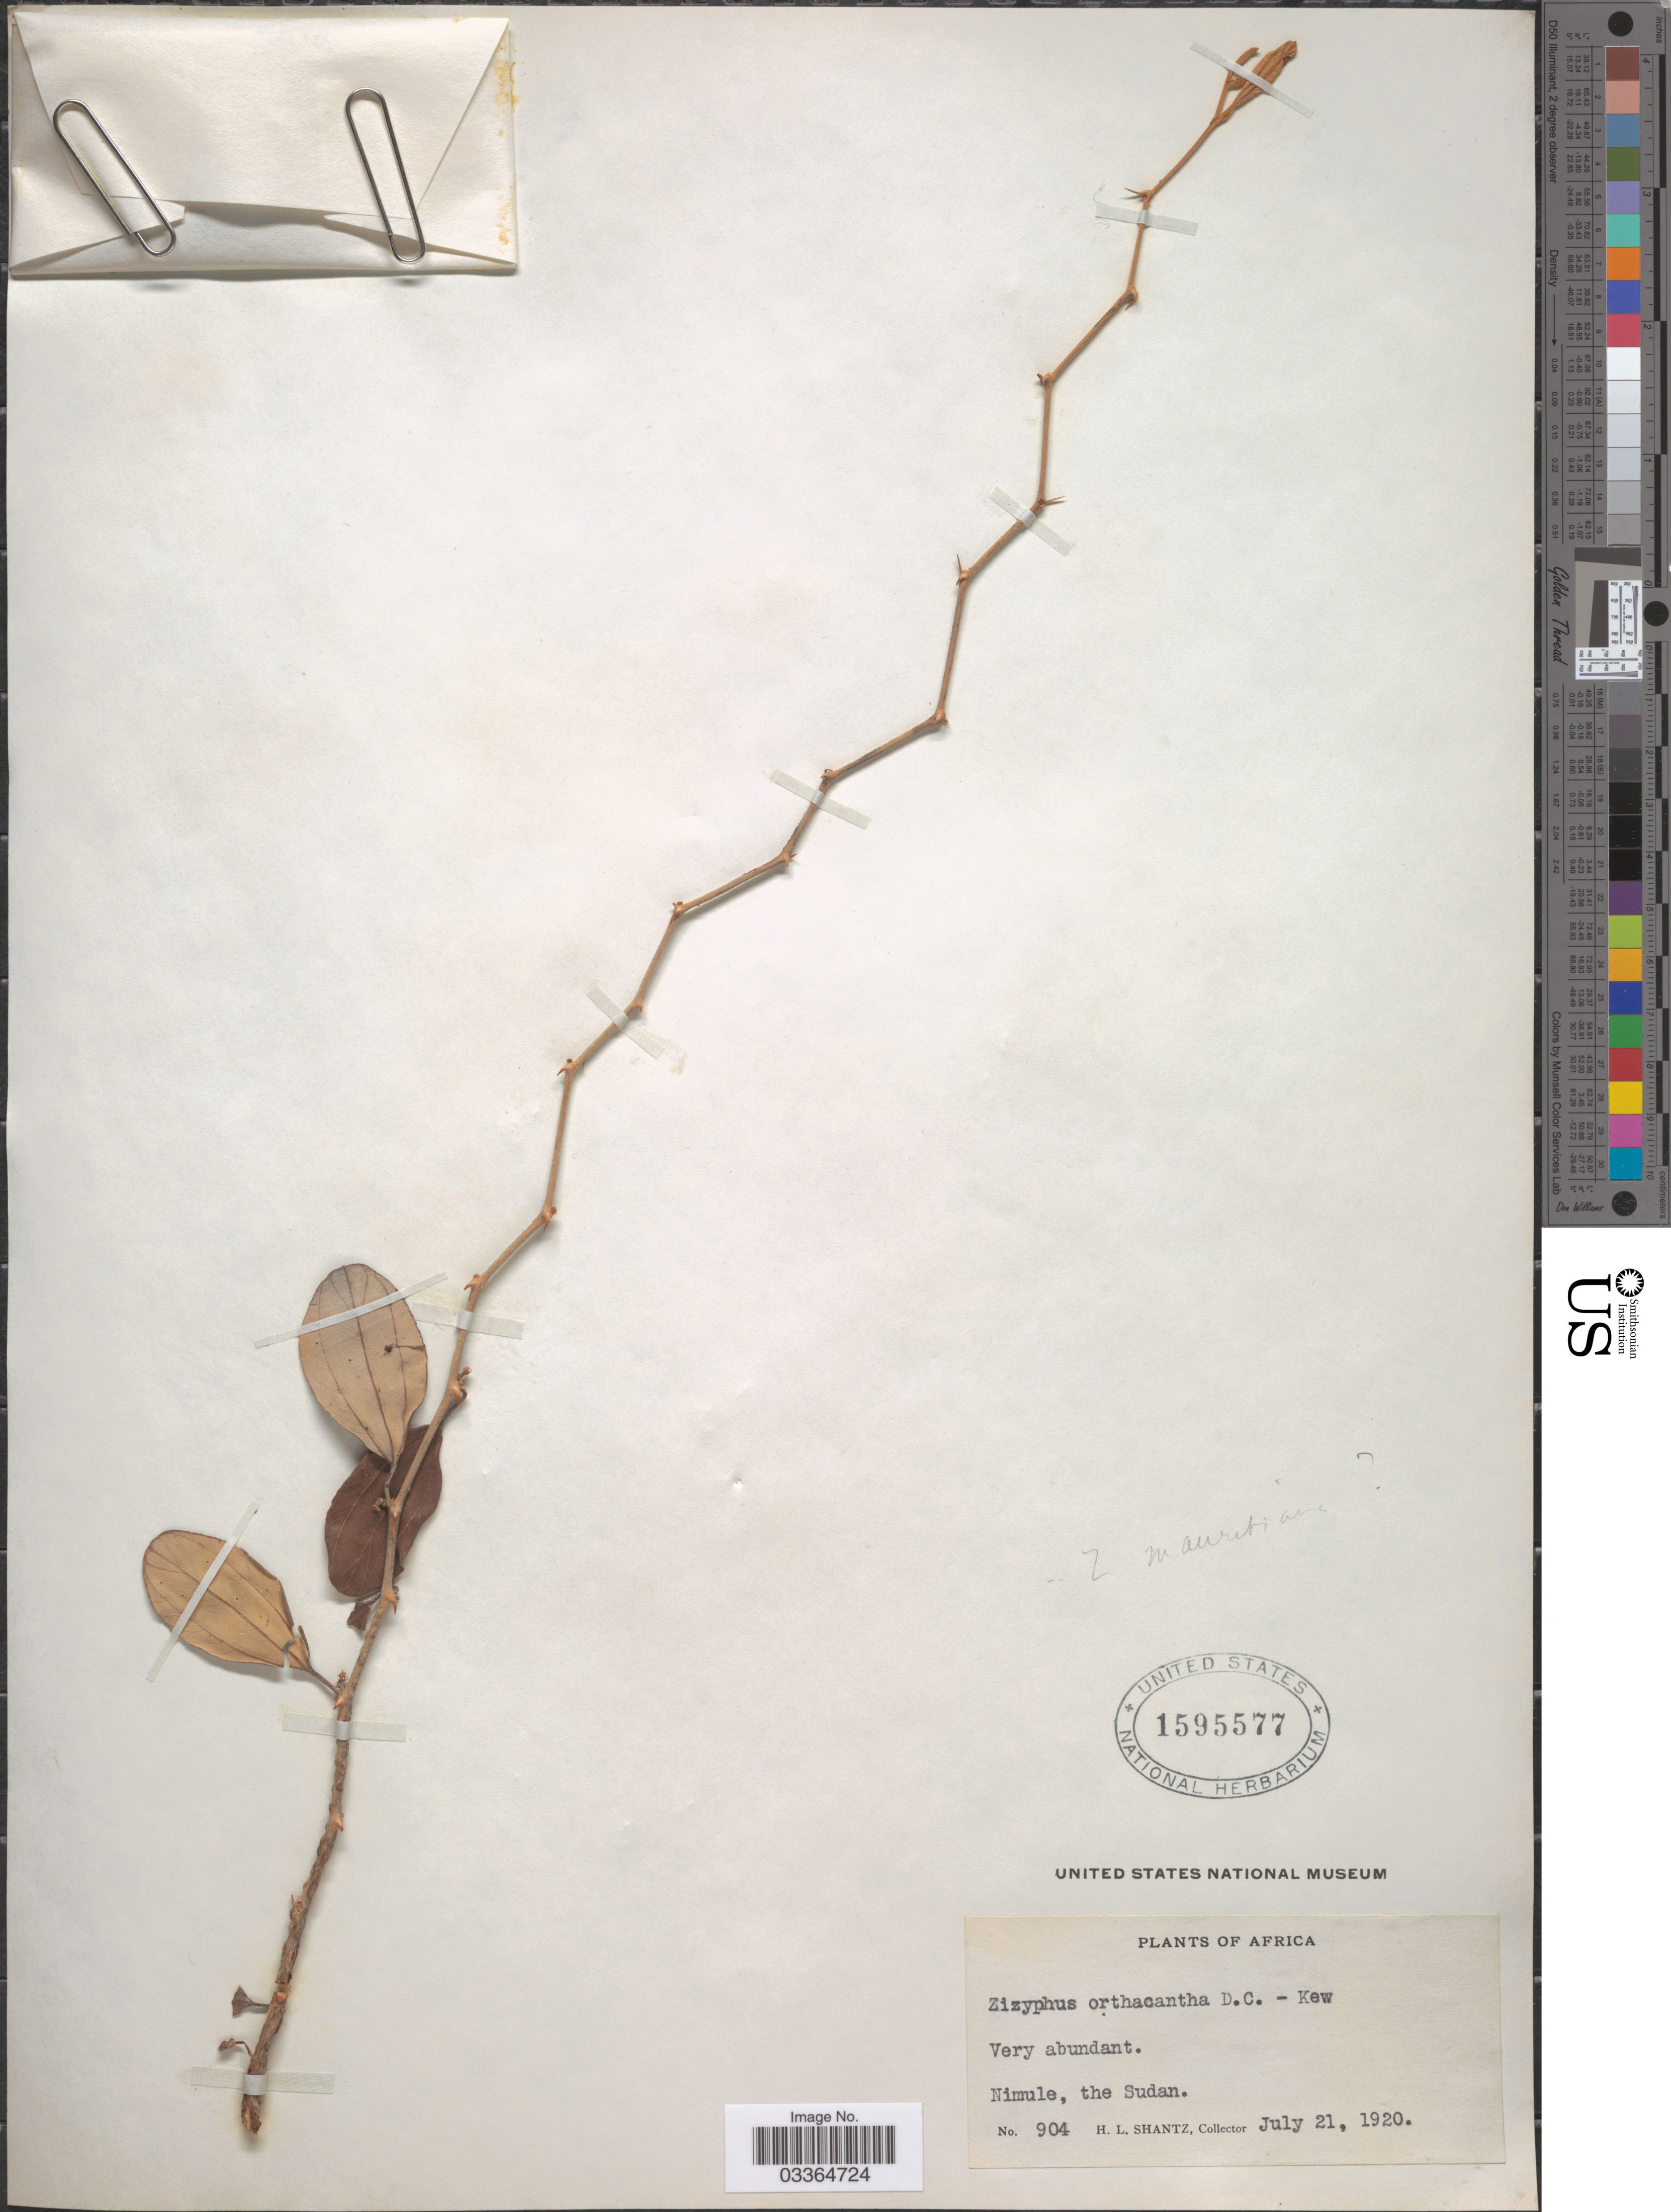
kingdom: Plantae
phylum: Tracheophyta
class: Magnoliopsida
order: Rosales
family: Rhamnaceae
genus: Ziziphus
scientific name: Ziziphus orthacantha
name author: DC.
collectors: H. Shantz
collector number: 904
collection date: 1920-07-21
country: Sudan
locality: Nimule, the Sudan.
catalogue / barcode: US 1595577